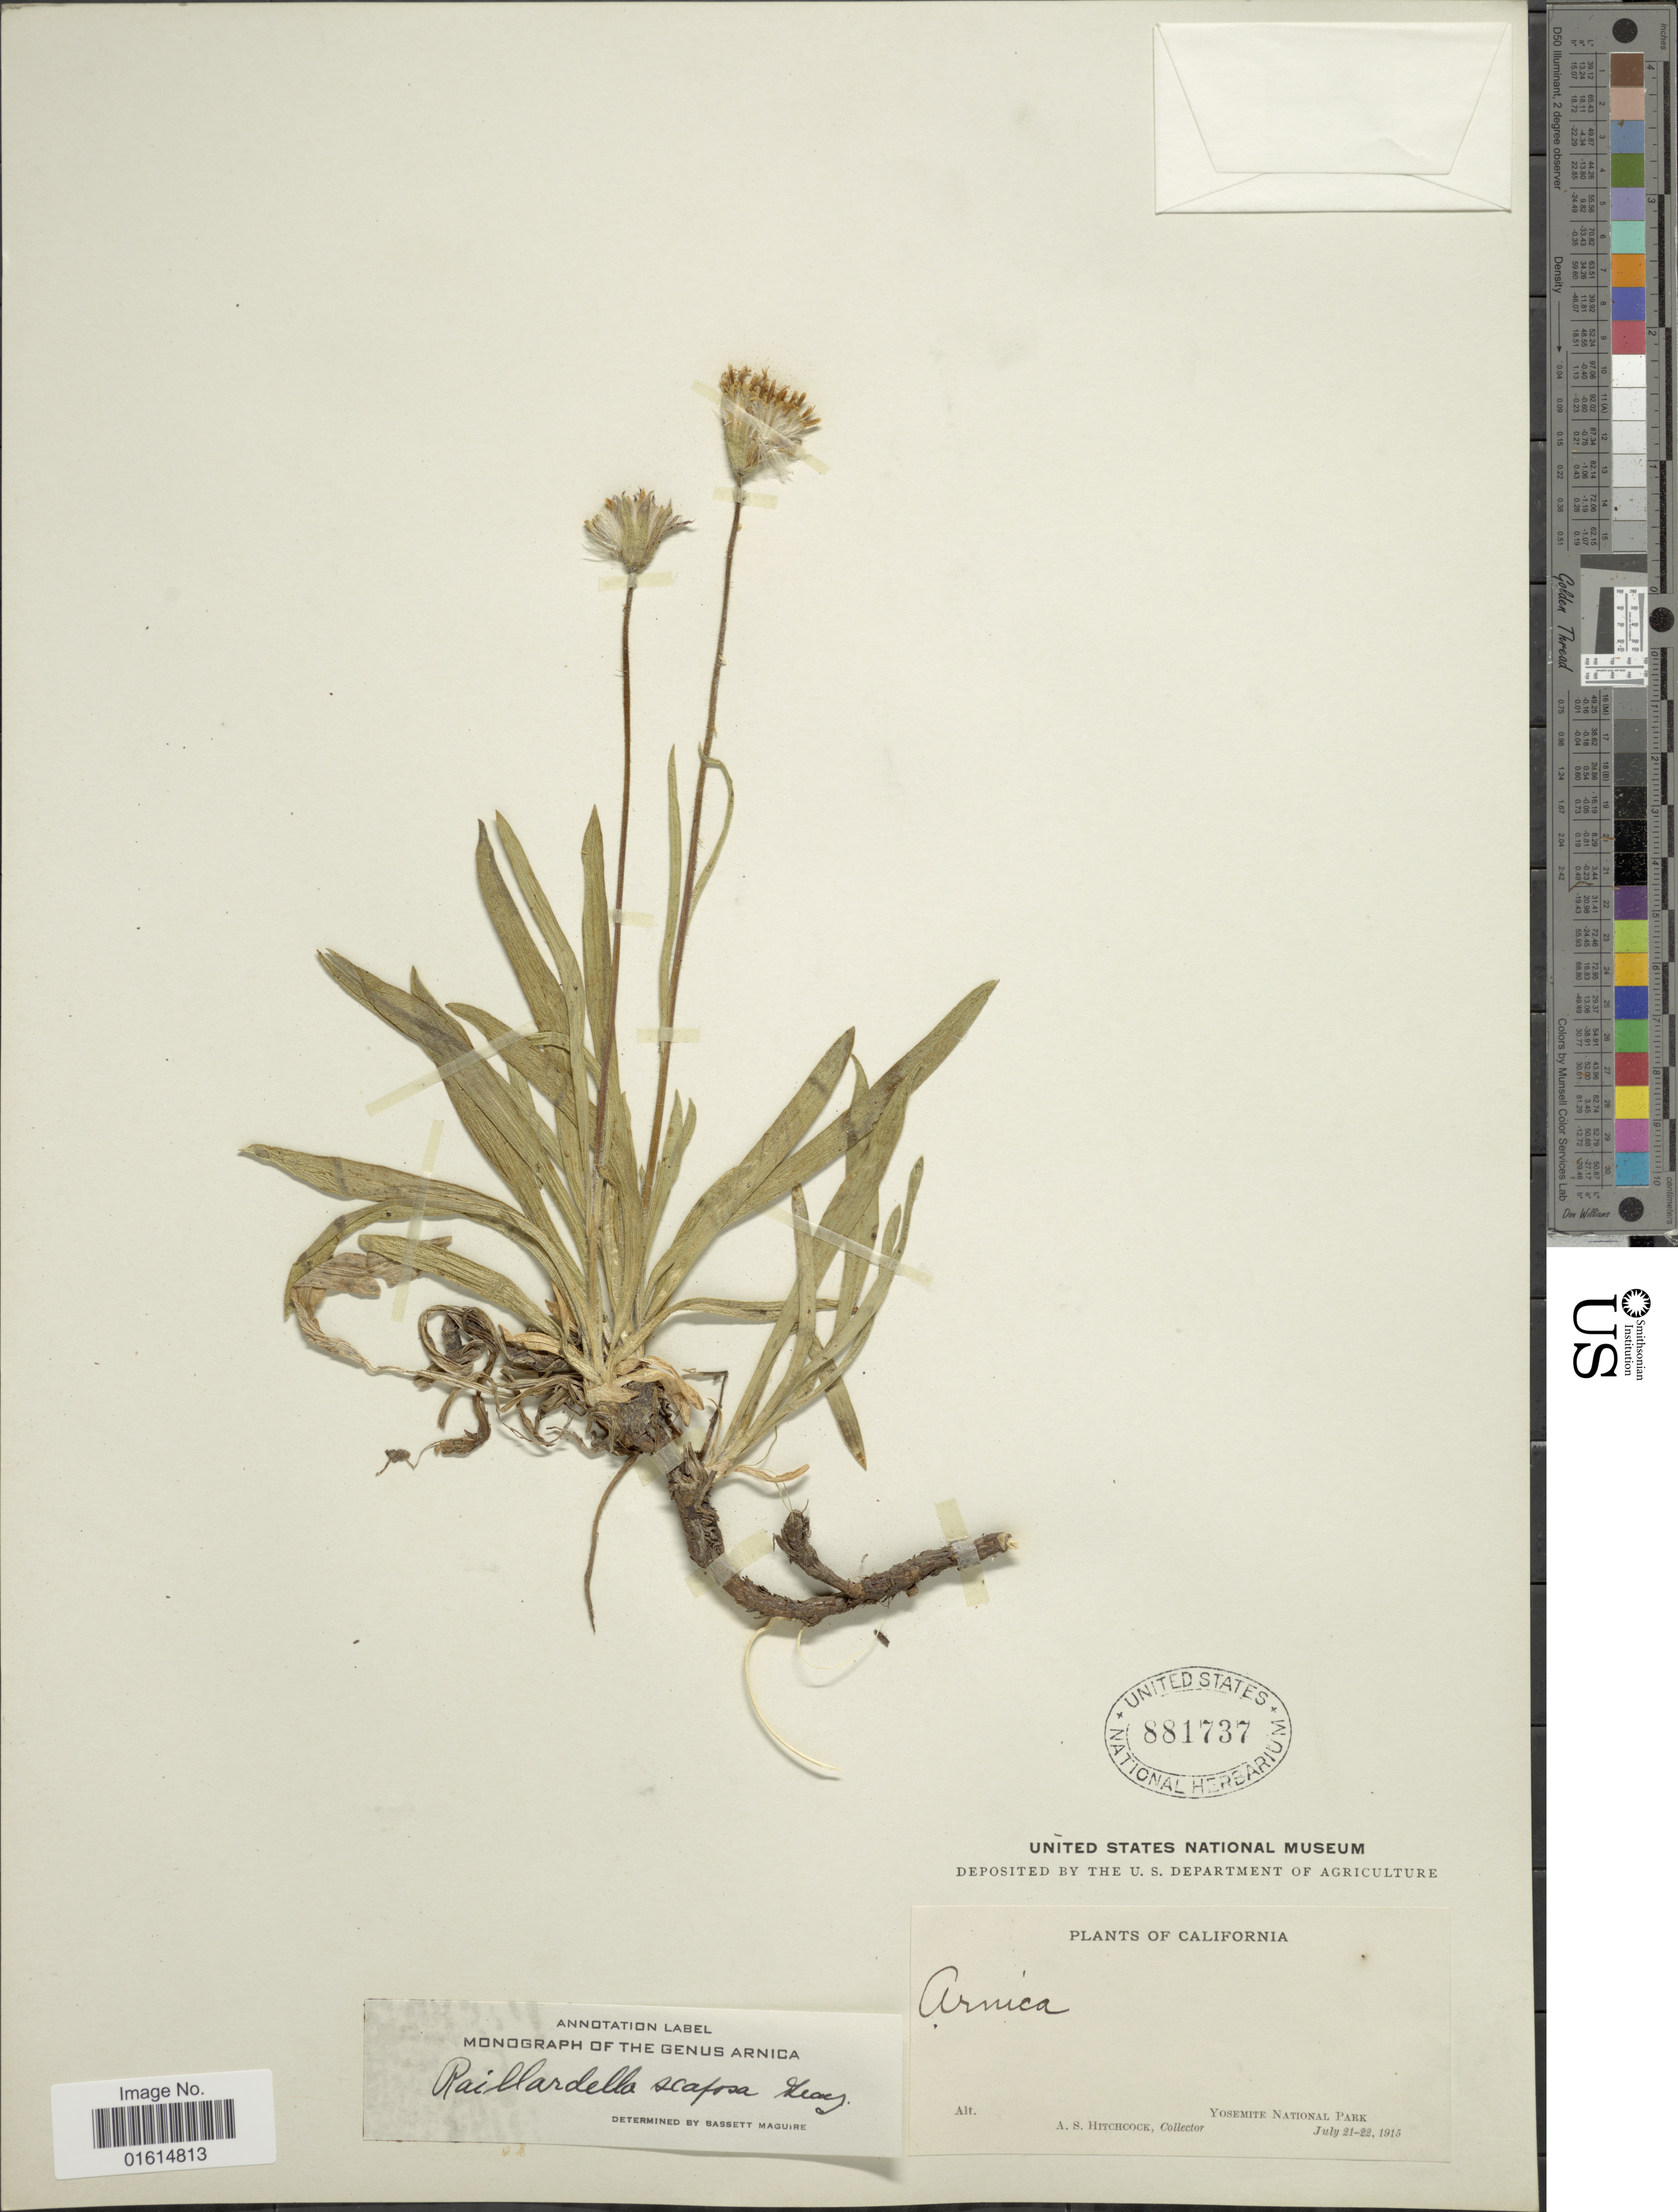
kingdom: Plantae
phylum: Tracheophyta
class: Magnoliopsida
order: Asterales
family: Asteraceae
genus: Raillardella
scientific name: Raillardella scaposa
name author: A. Gray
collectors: A. S. Hitchcock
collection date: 1915-07-21/1915-07-22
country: United States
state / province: California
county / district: Mariposa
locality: Yosemite National Park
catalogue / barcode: US 881737